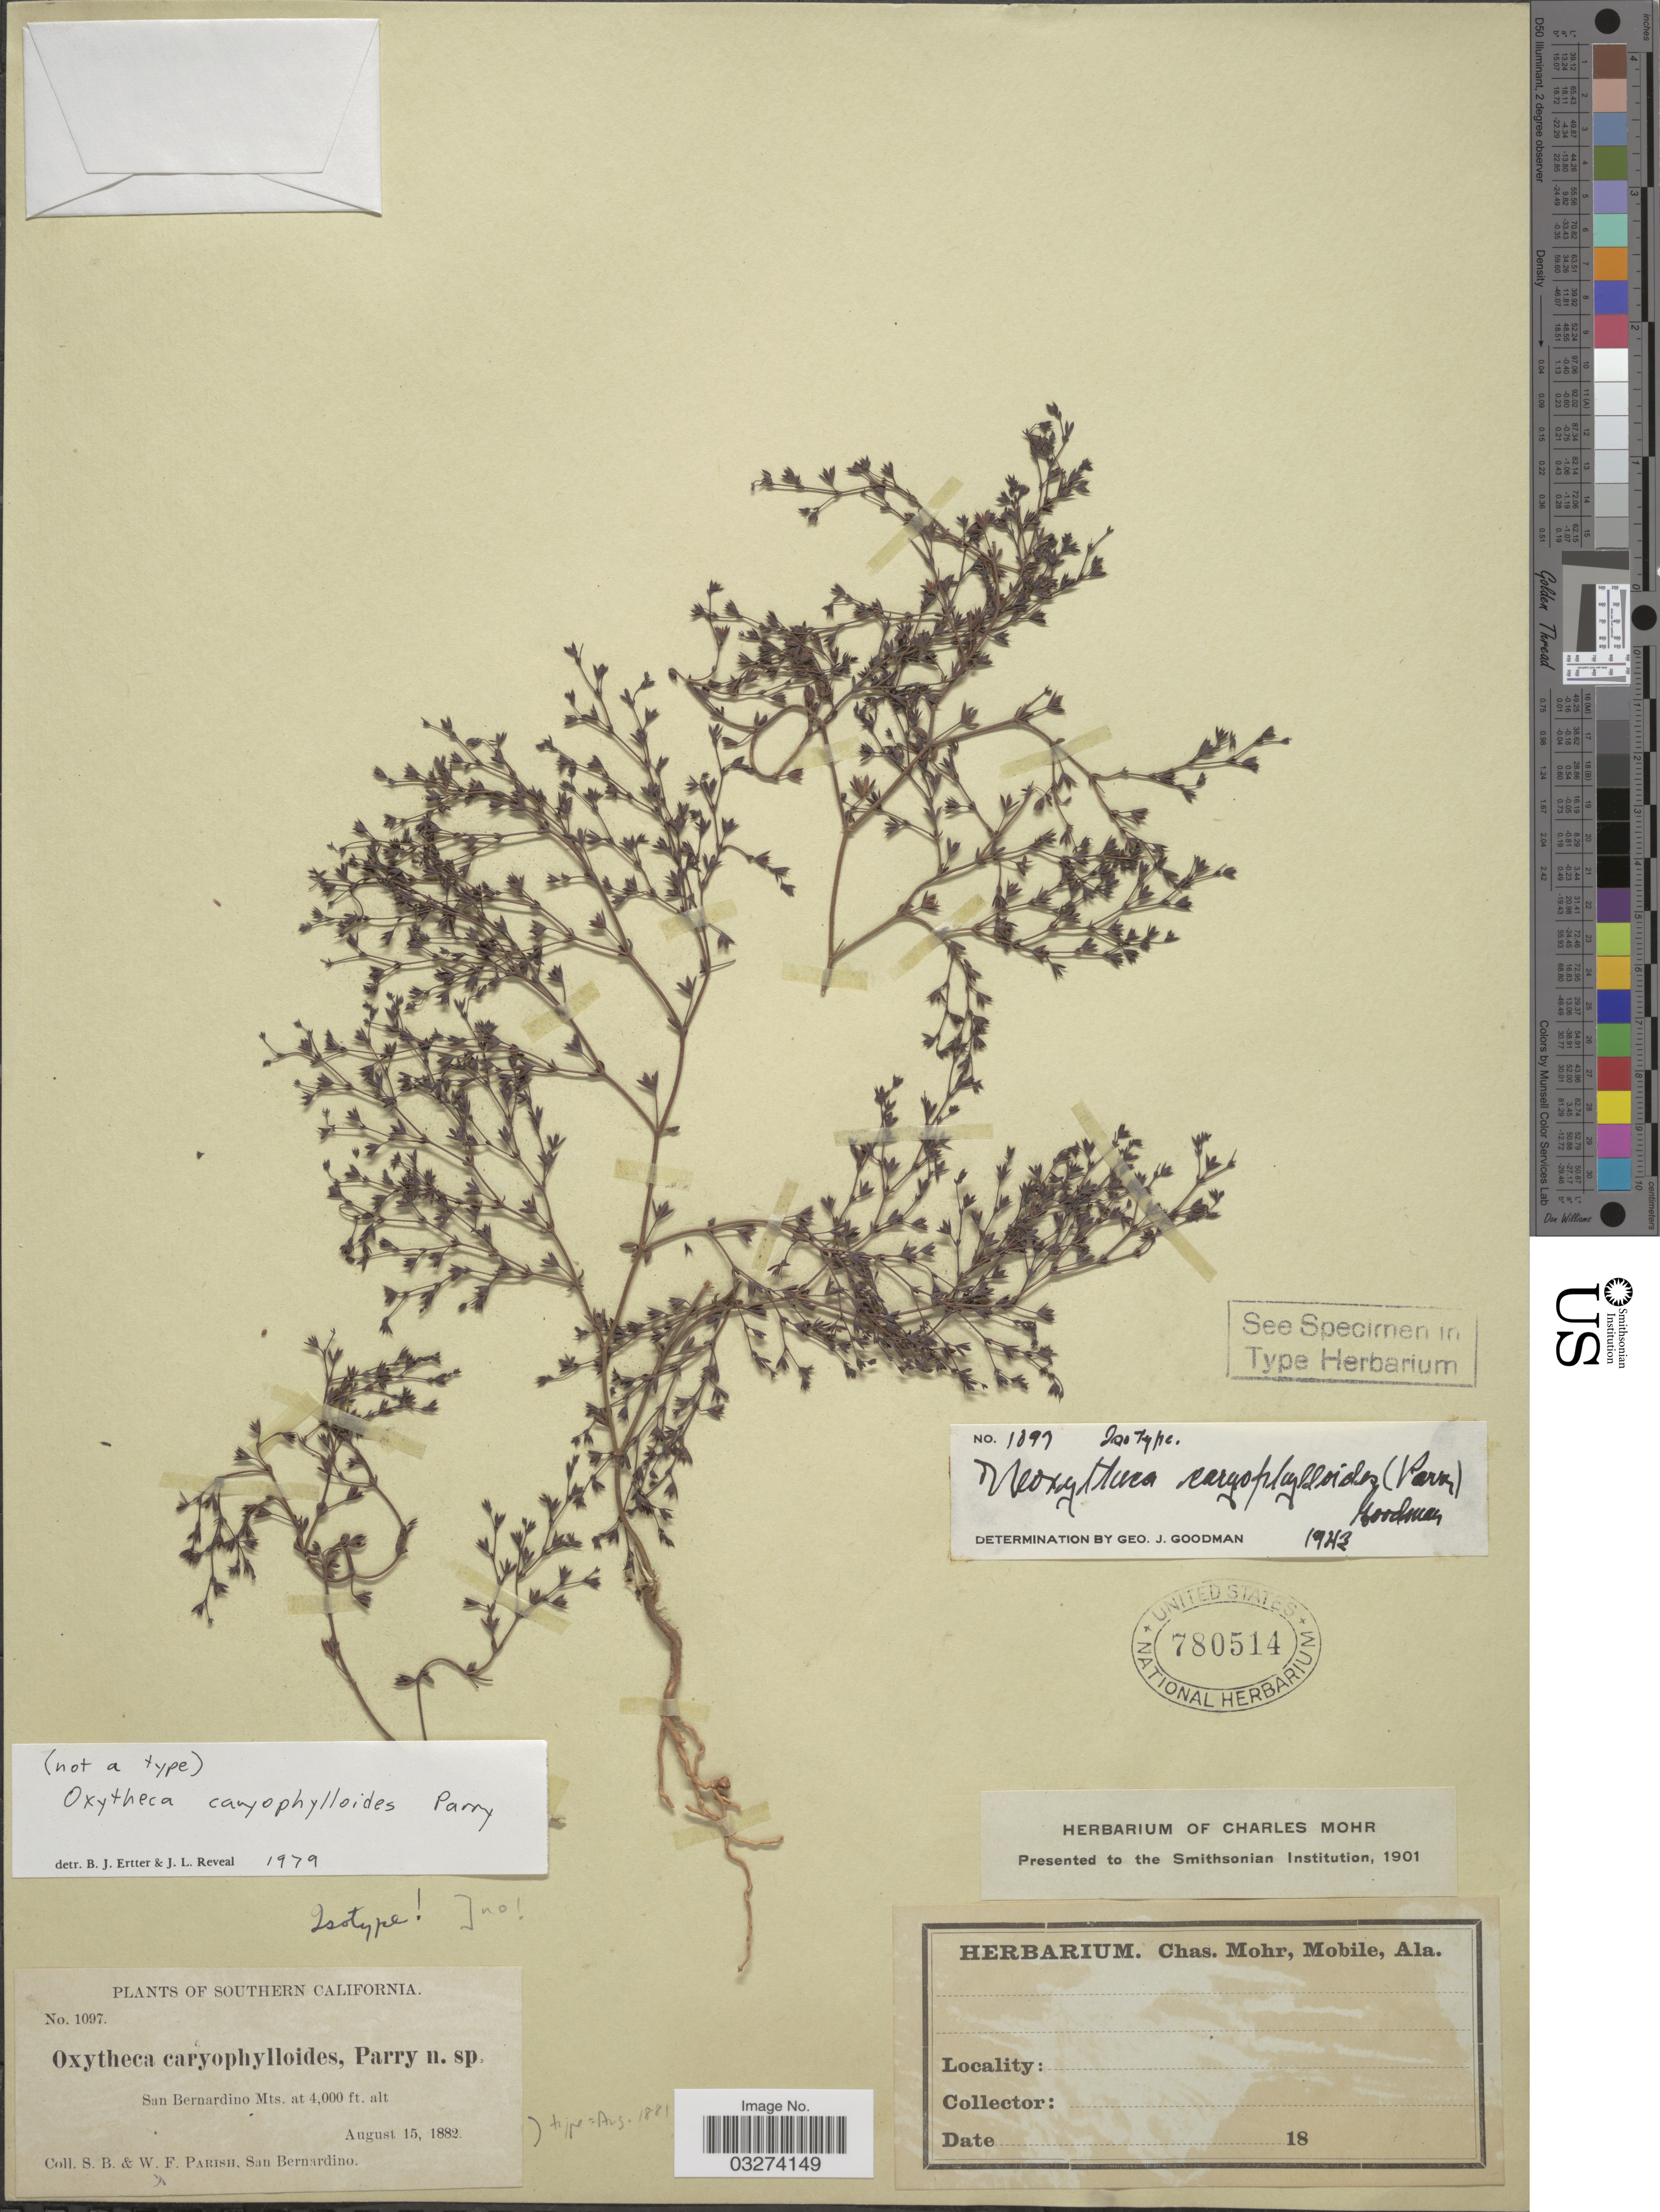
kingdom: Plantae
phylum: Tracheophyta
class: Magnoliopsida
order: Caryophyllales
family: Polygonaceae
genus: Sidotheca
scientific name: Sidotheca caryophylloides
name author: (Parry) Reveal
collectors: S. B. Parish & W. F. Parish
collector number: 1097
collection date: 1882-08-15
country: United States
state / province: California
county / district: San Bernardino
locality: Southern California. San Bernardino Mts.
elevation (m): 1219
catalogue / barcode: US 780514